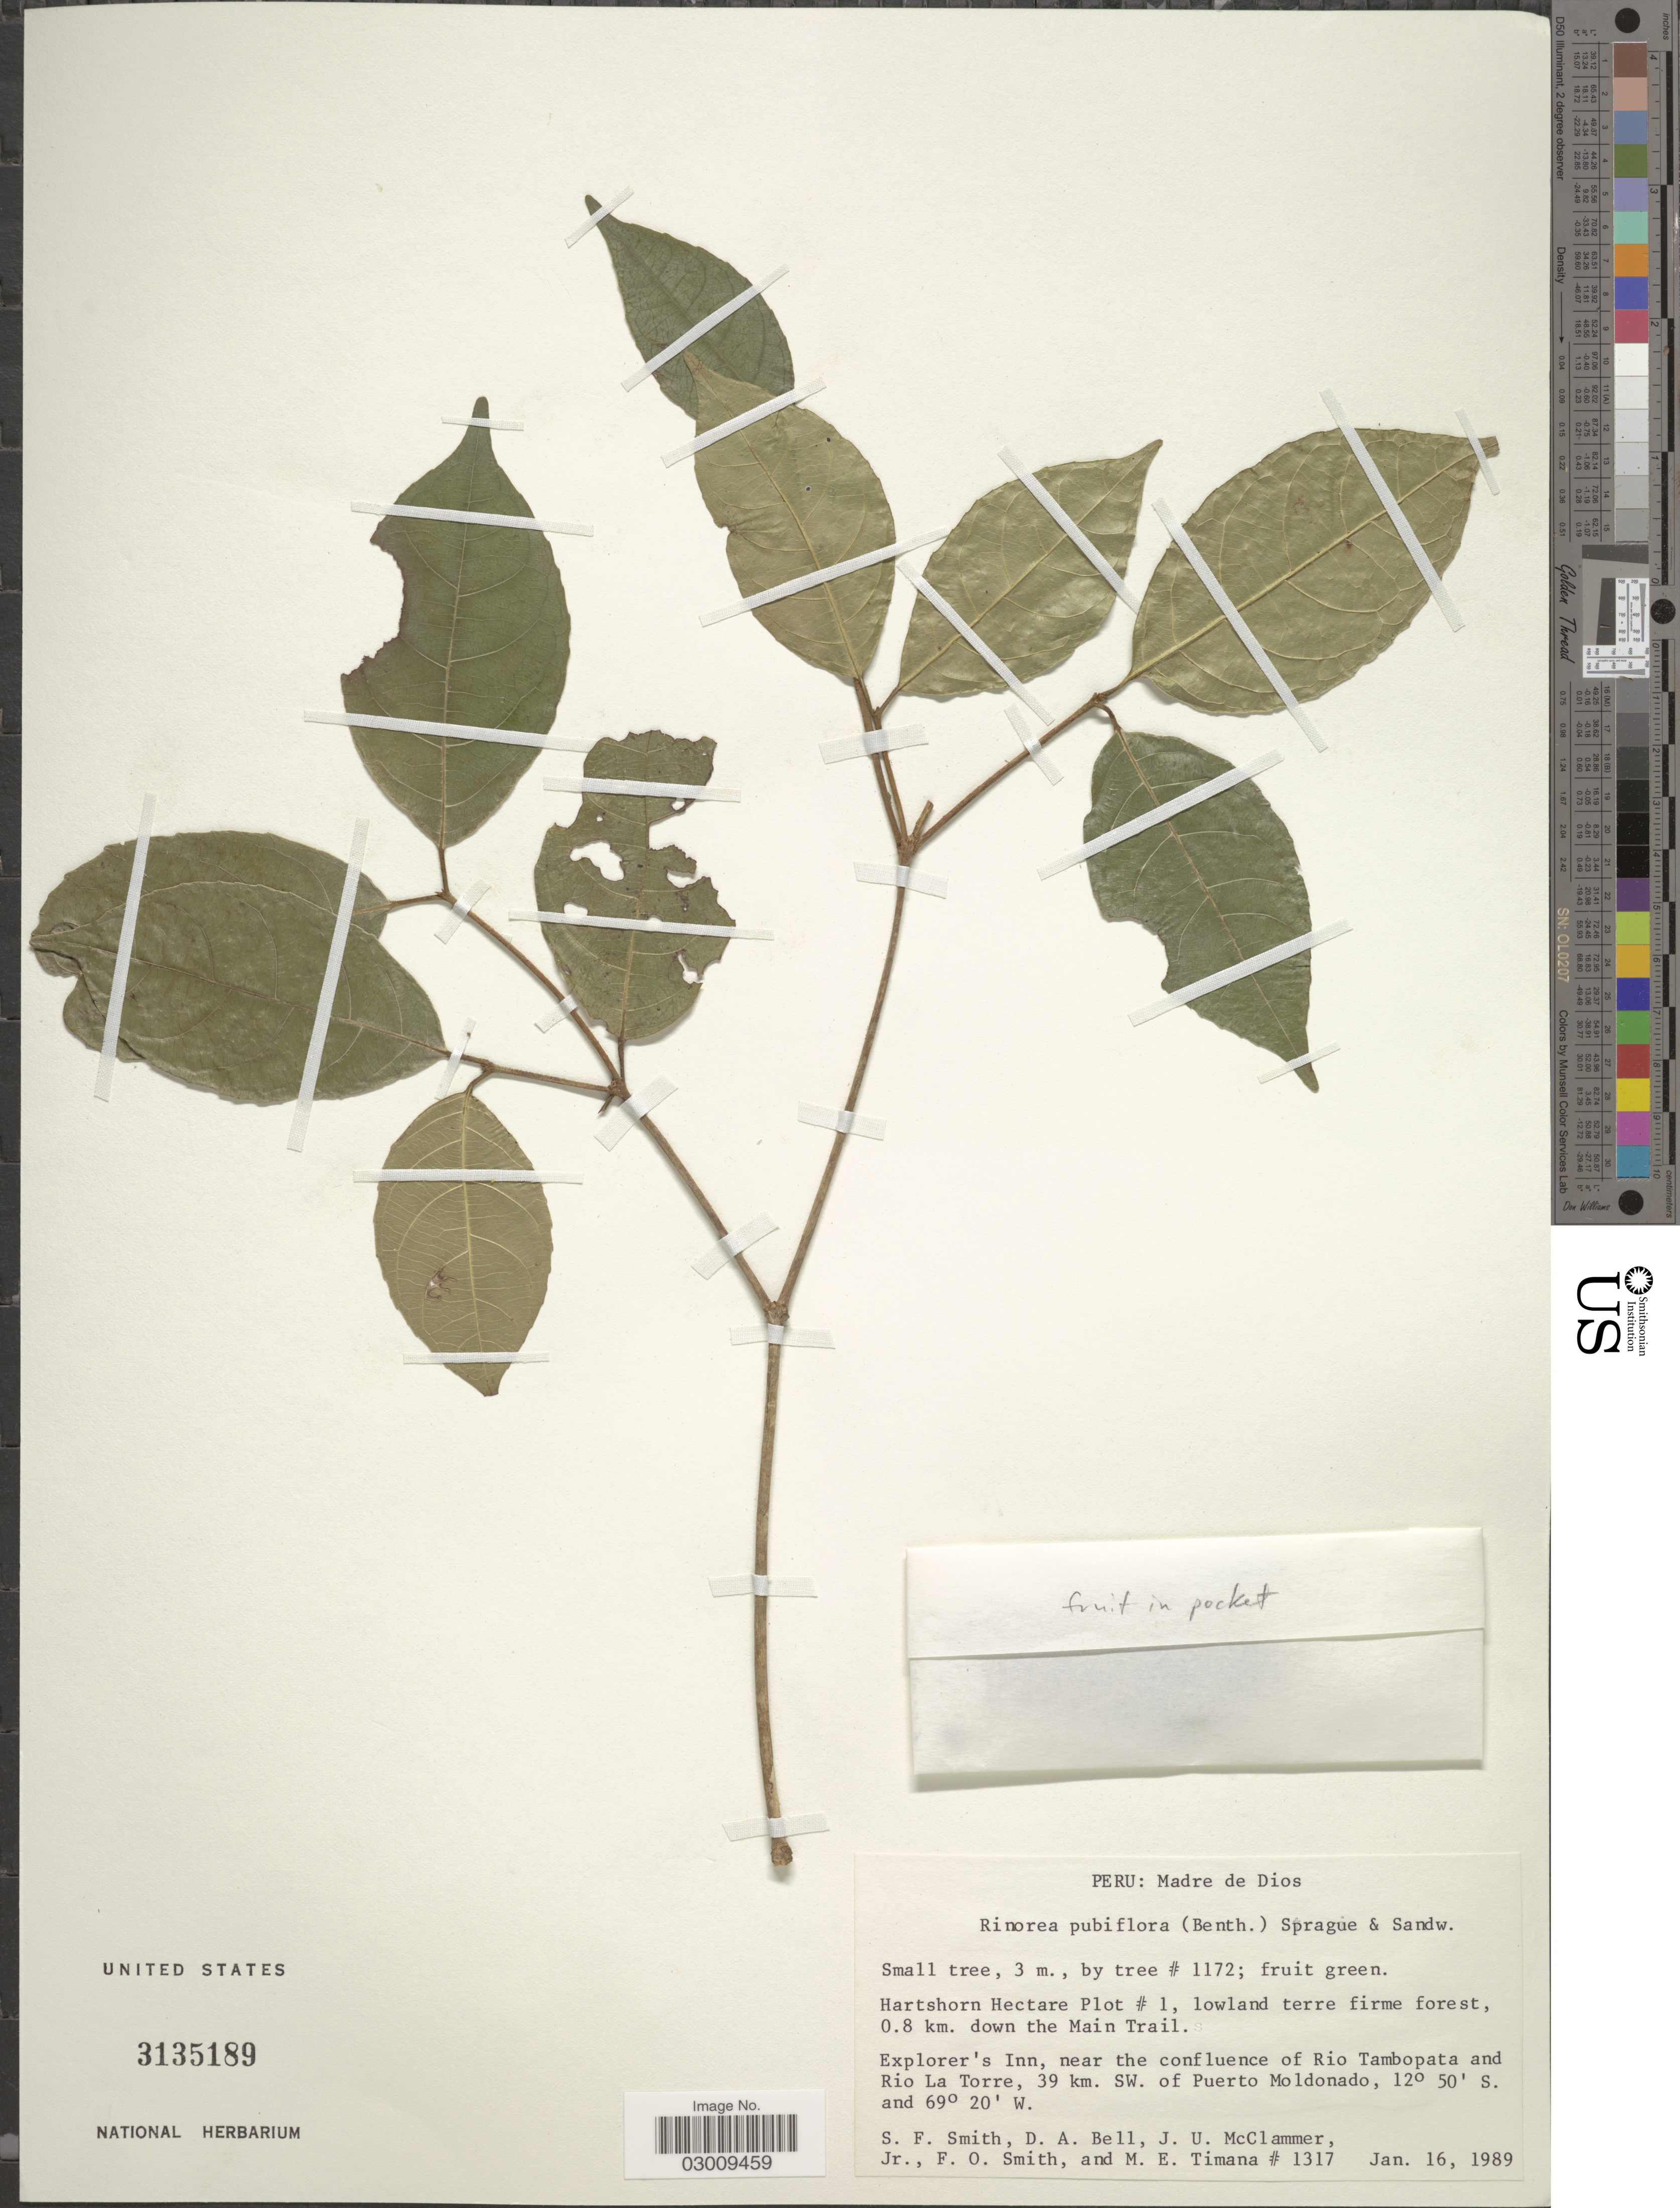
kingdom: Plantae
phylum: Tracheophyta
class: Magnoliopsida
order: Malpighiales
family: Violaceae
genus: Rinorea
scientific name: Rinorea pubiflora var. pubiflora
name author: (Benth.) Sprague & Sandwith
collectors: S.F. Smith, D. A. Bell, J. McClammer Jr. & F. Smith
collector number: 1317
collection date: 1989-01-16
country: Peru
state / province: Madre de Dios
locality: Hartshorn Hectare Plot # 1, lowland terre firme forest, 0.8 km. down the Main Trail. Explorer's Inn, near the confluence of Rio Tamvopata and Rop La Torre, 39 km. SW. of Puerto Moldonado.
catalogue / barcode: US 3135189